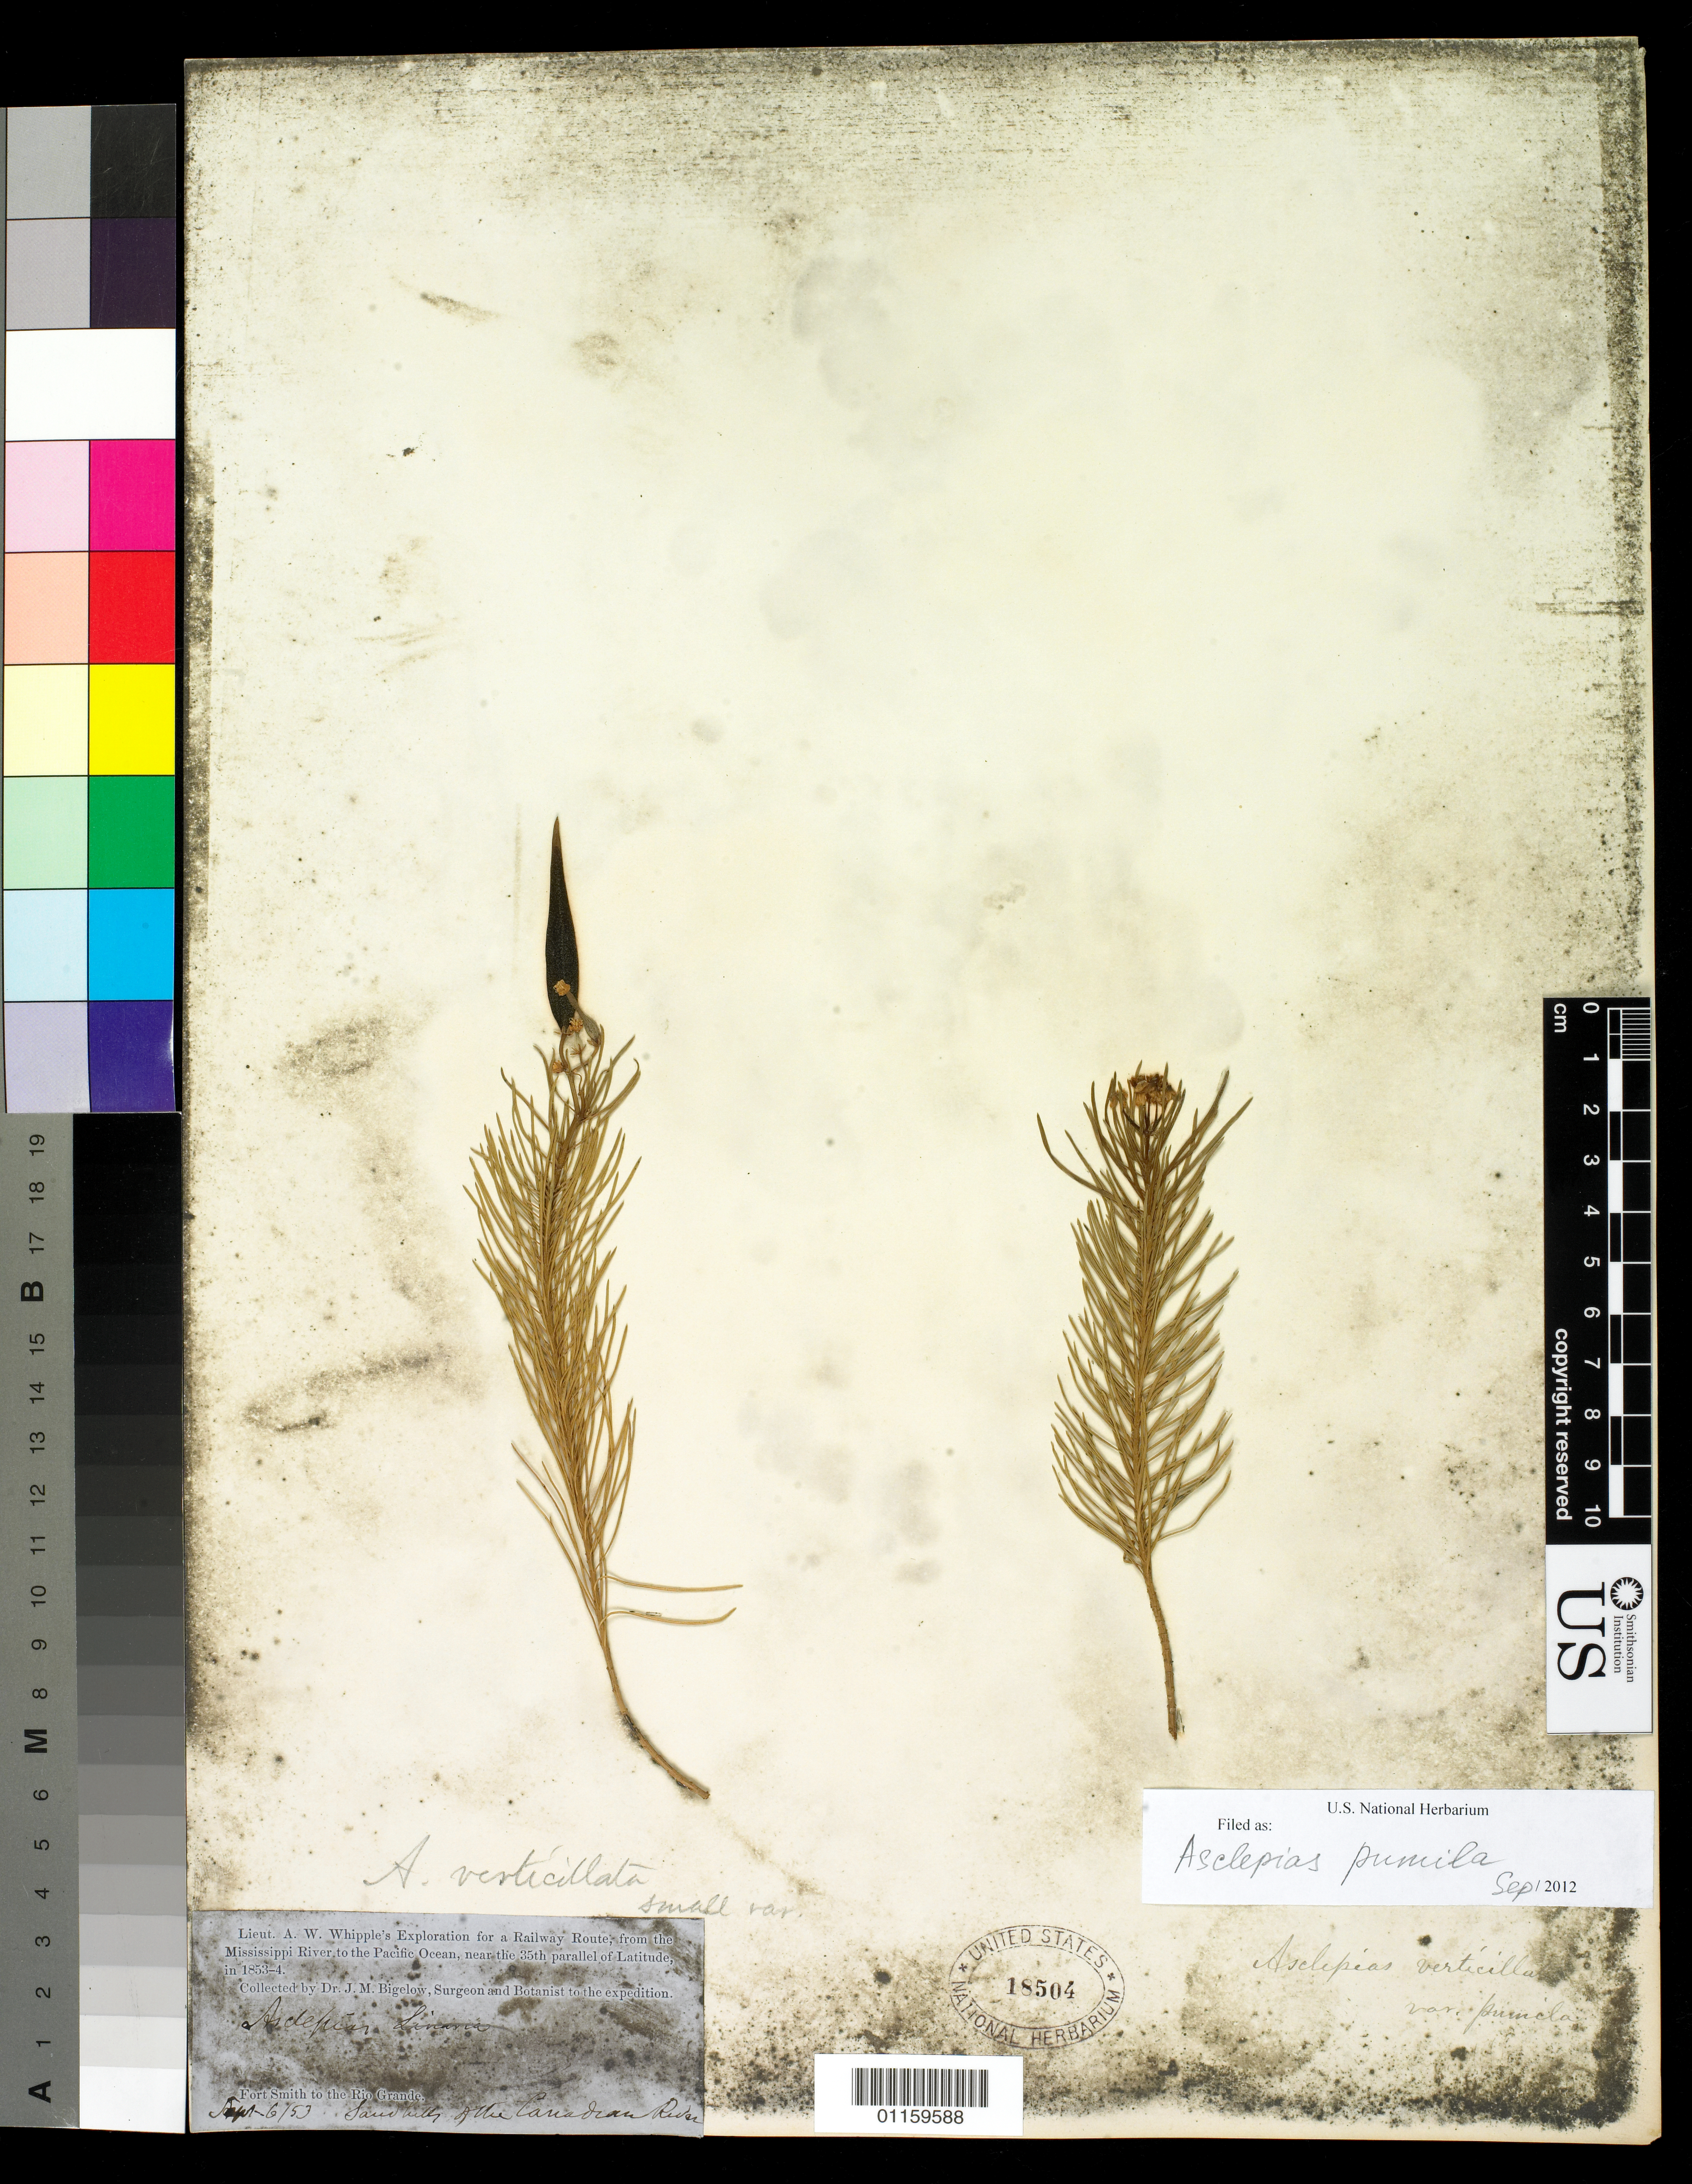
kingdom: Plantae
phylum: Tracheophyta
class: Magnoliopsida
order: Gentianales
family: Apocynaceae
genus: Asclepias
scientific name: Asclepias pumila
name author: (A. Gray) Vail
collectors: J. M. Bigelow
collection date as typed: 6 Sep 1853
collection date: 1853-09-06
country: United States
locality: South hills of Canadian River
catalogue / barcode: US 18504